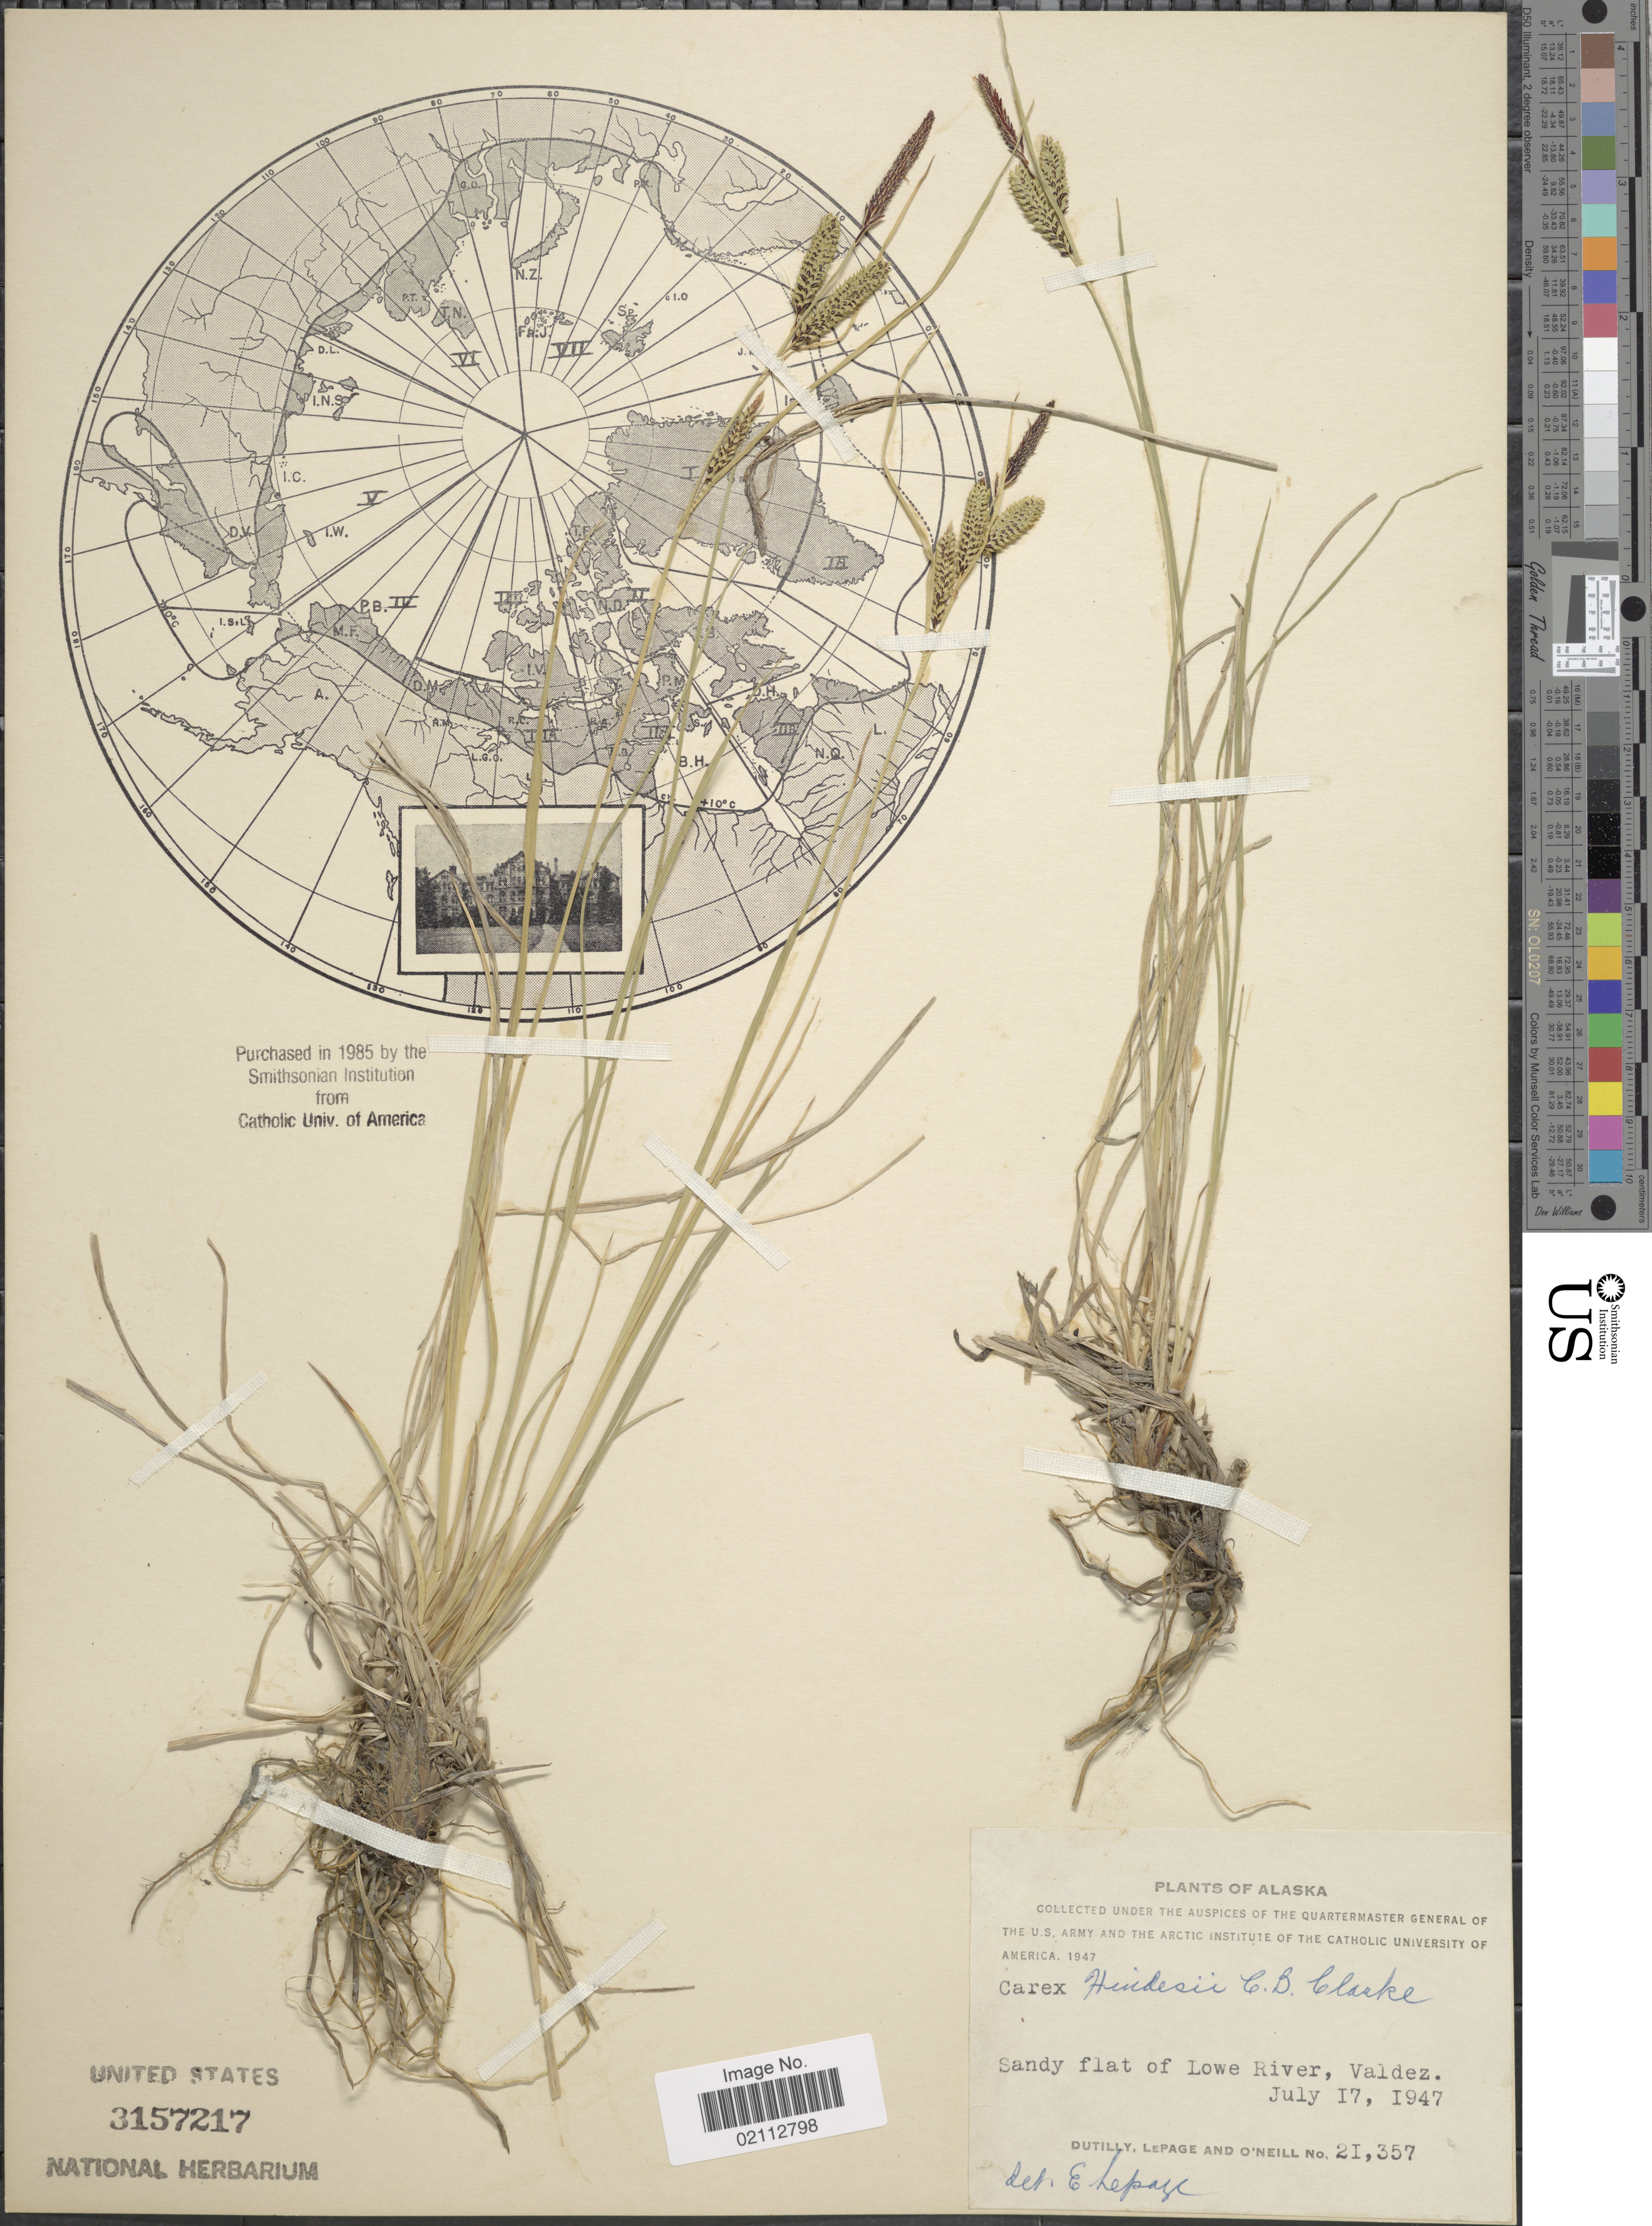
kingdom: Plantae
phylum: Tracheophyta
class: Liliopsida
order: Poales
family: Cyperaceae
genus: Carex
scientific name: Carex kelloggii var. limnophila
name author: (Holm) B.L. Wilson & R.E. Brainerd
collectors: -. Dutilly, -. LePage & O' Neill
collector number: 21357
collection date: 1947-07-17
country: United States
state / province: Alaska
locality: Lowe River, Valdez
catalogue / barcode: US 3157217